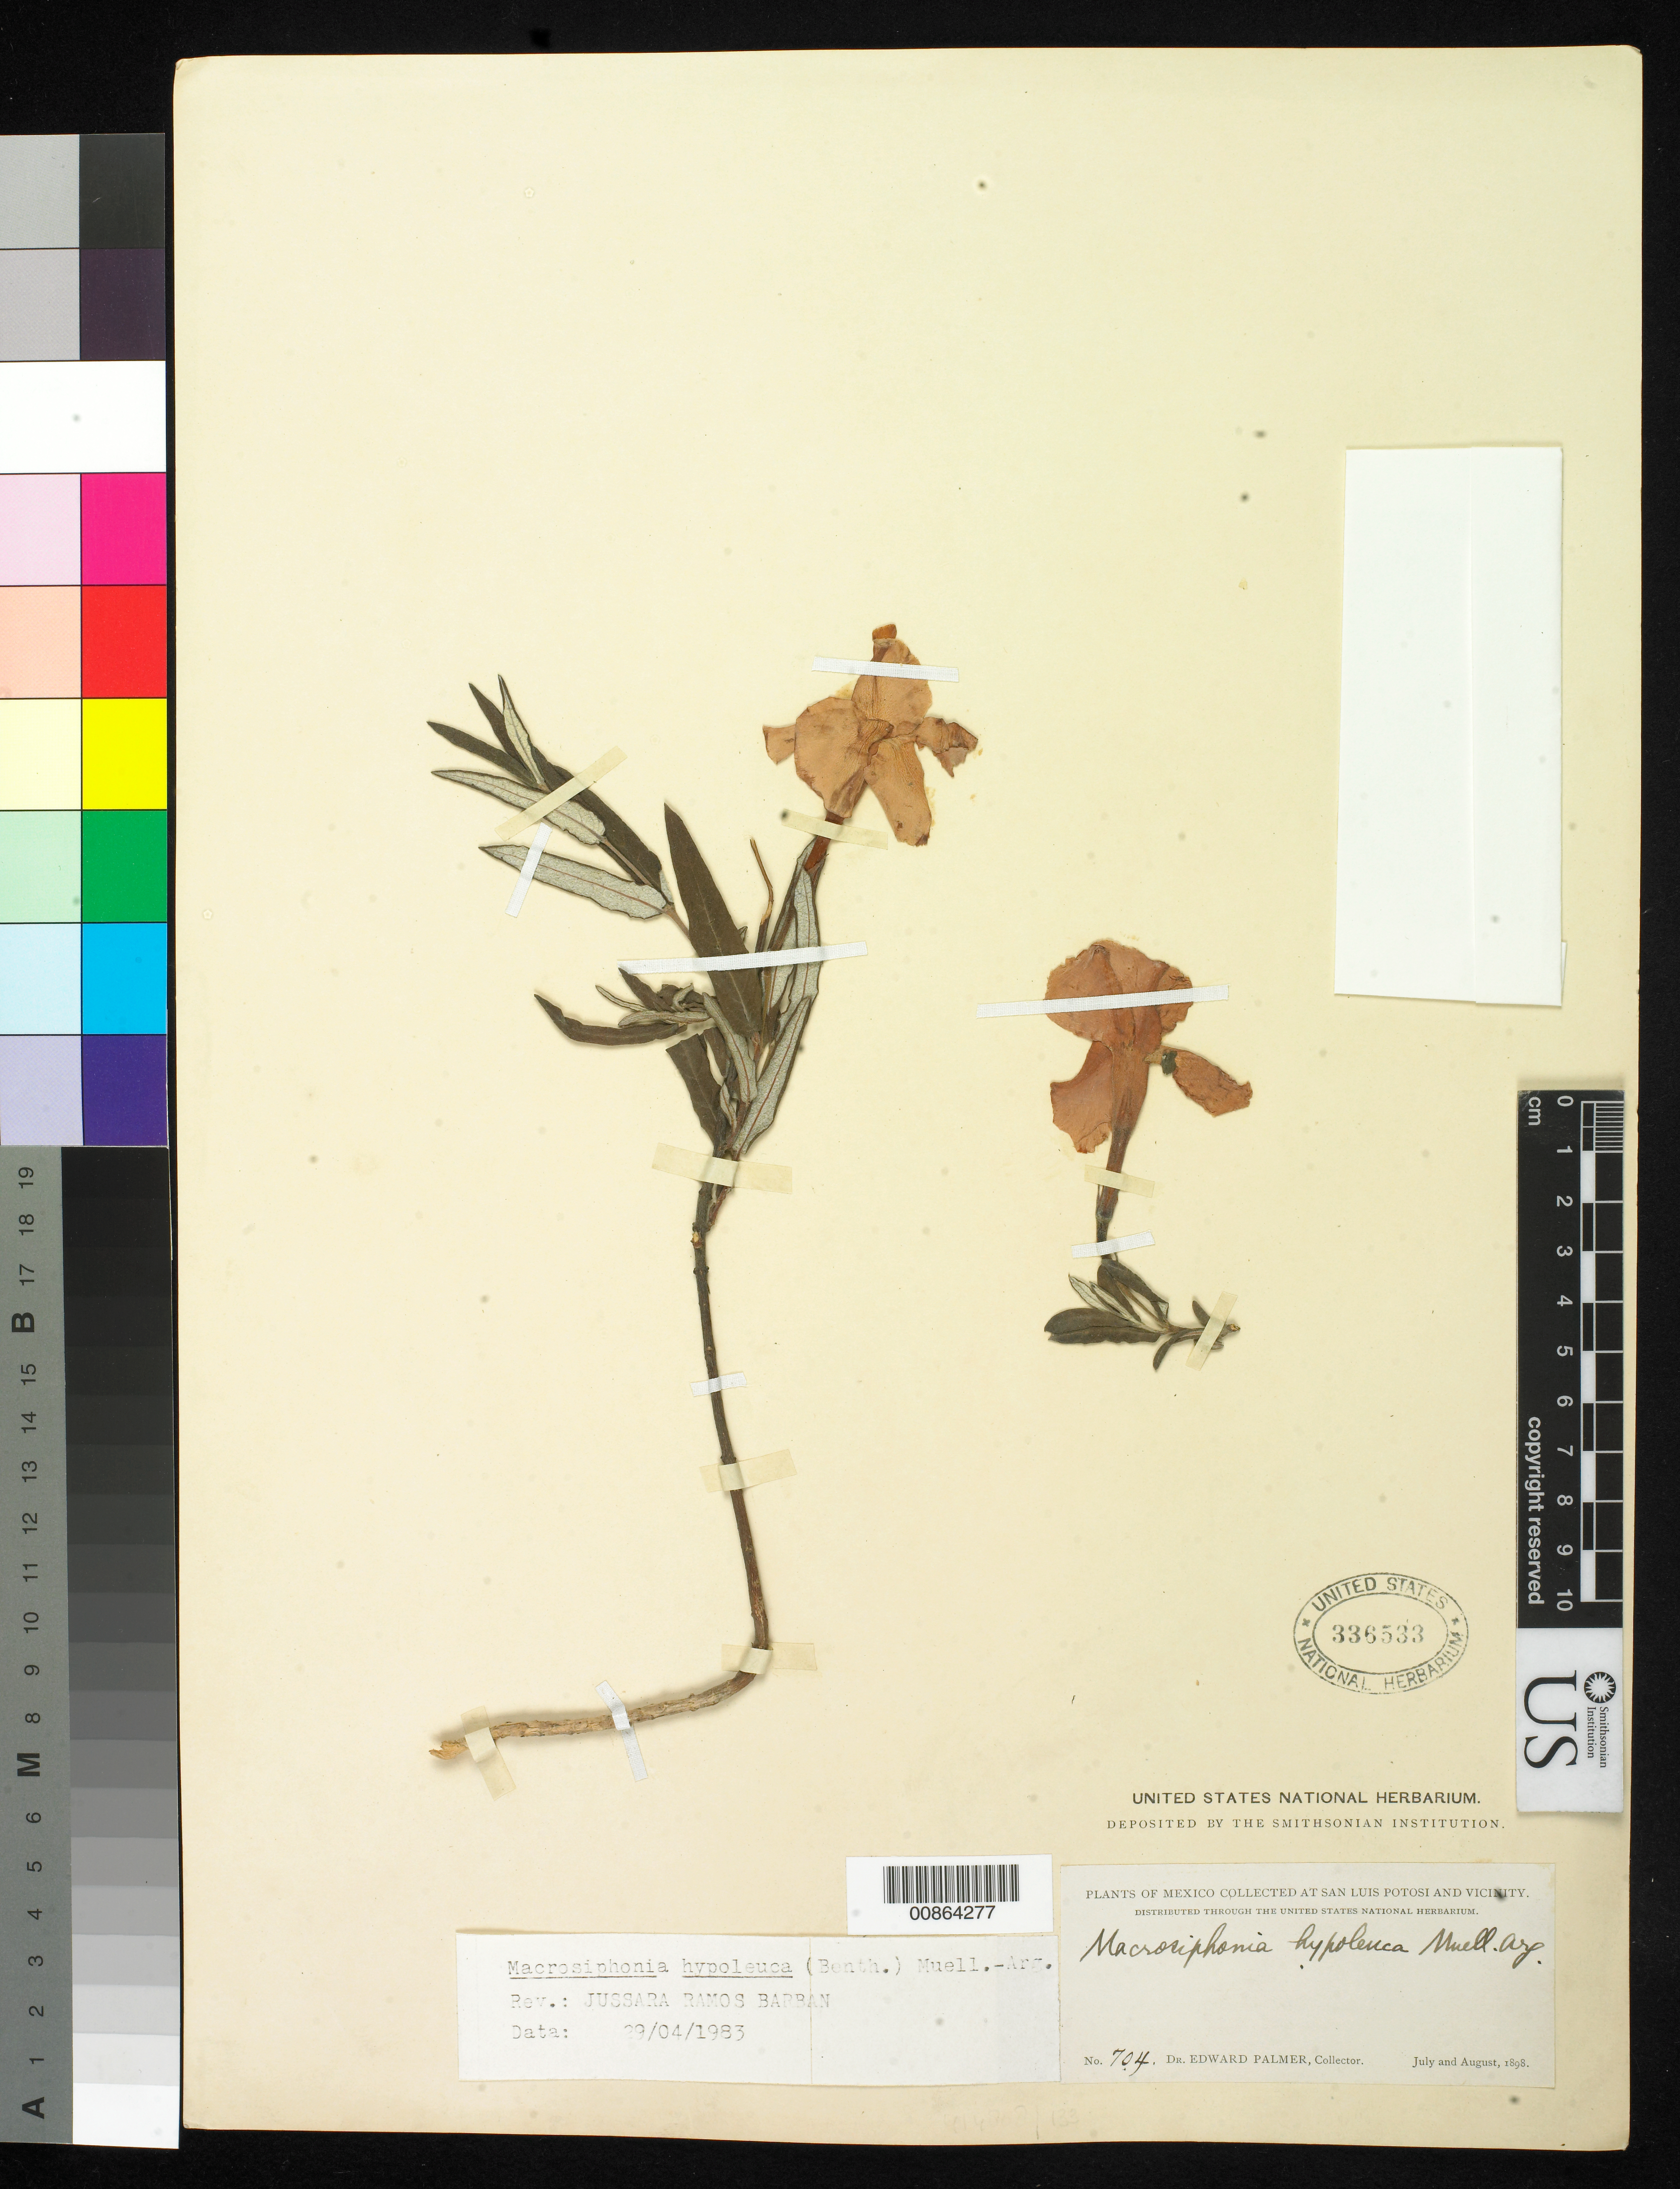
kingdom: Plantae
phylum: Tracheophyta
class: Magnoliopsida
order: Gentianales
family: Apocynaceae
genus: Macrosiphonia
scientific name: Macrosiphonia hypoleuca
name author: (Benth.) Müll. Arg.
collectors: E. Palmer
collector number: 704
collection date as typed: Jul 1898 to -- Aug 1898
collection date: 1898-07/1898-08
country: Mexico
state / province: San Luis Potosí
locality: San Luis Potosí and vicinity.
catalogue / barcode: US 336533